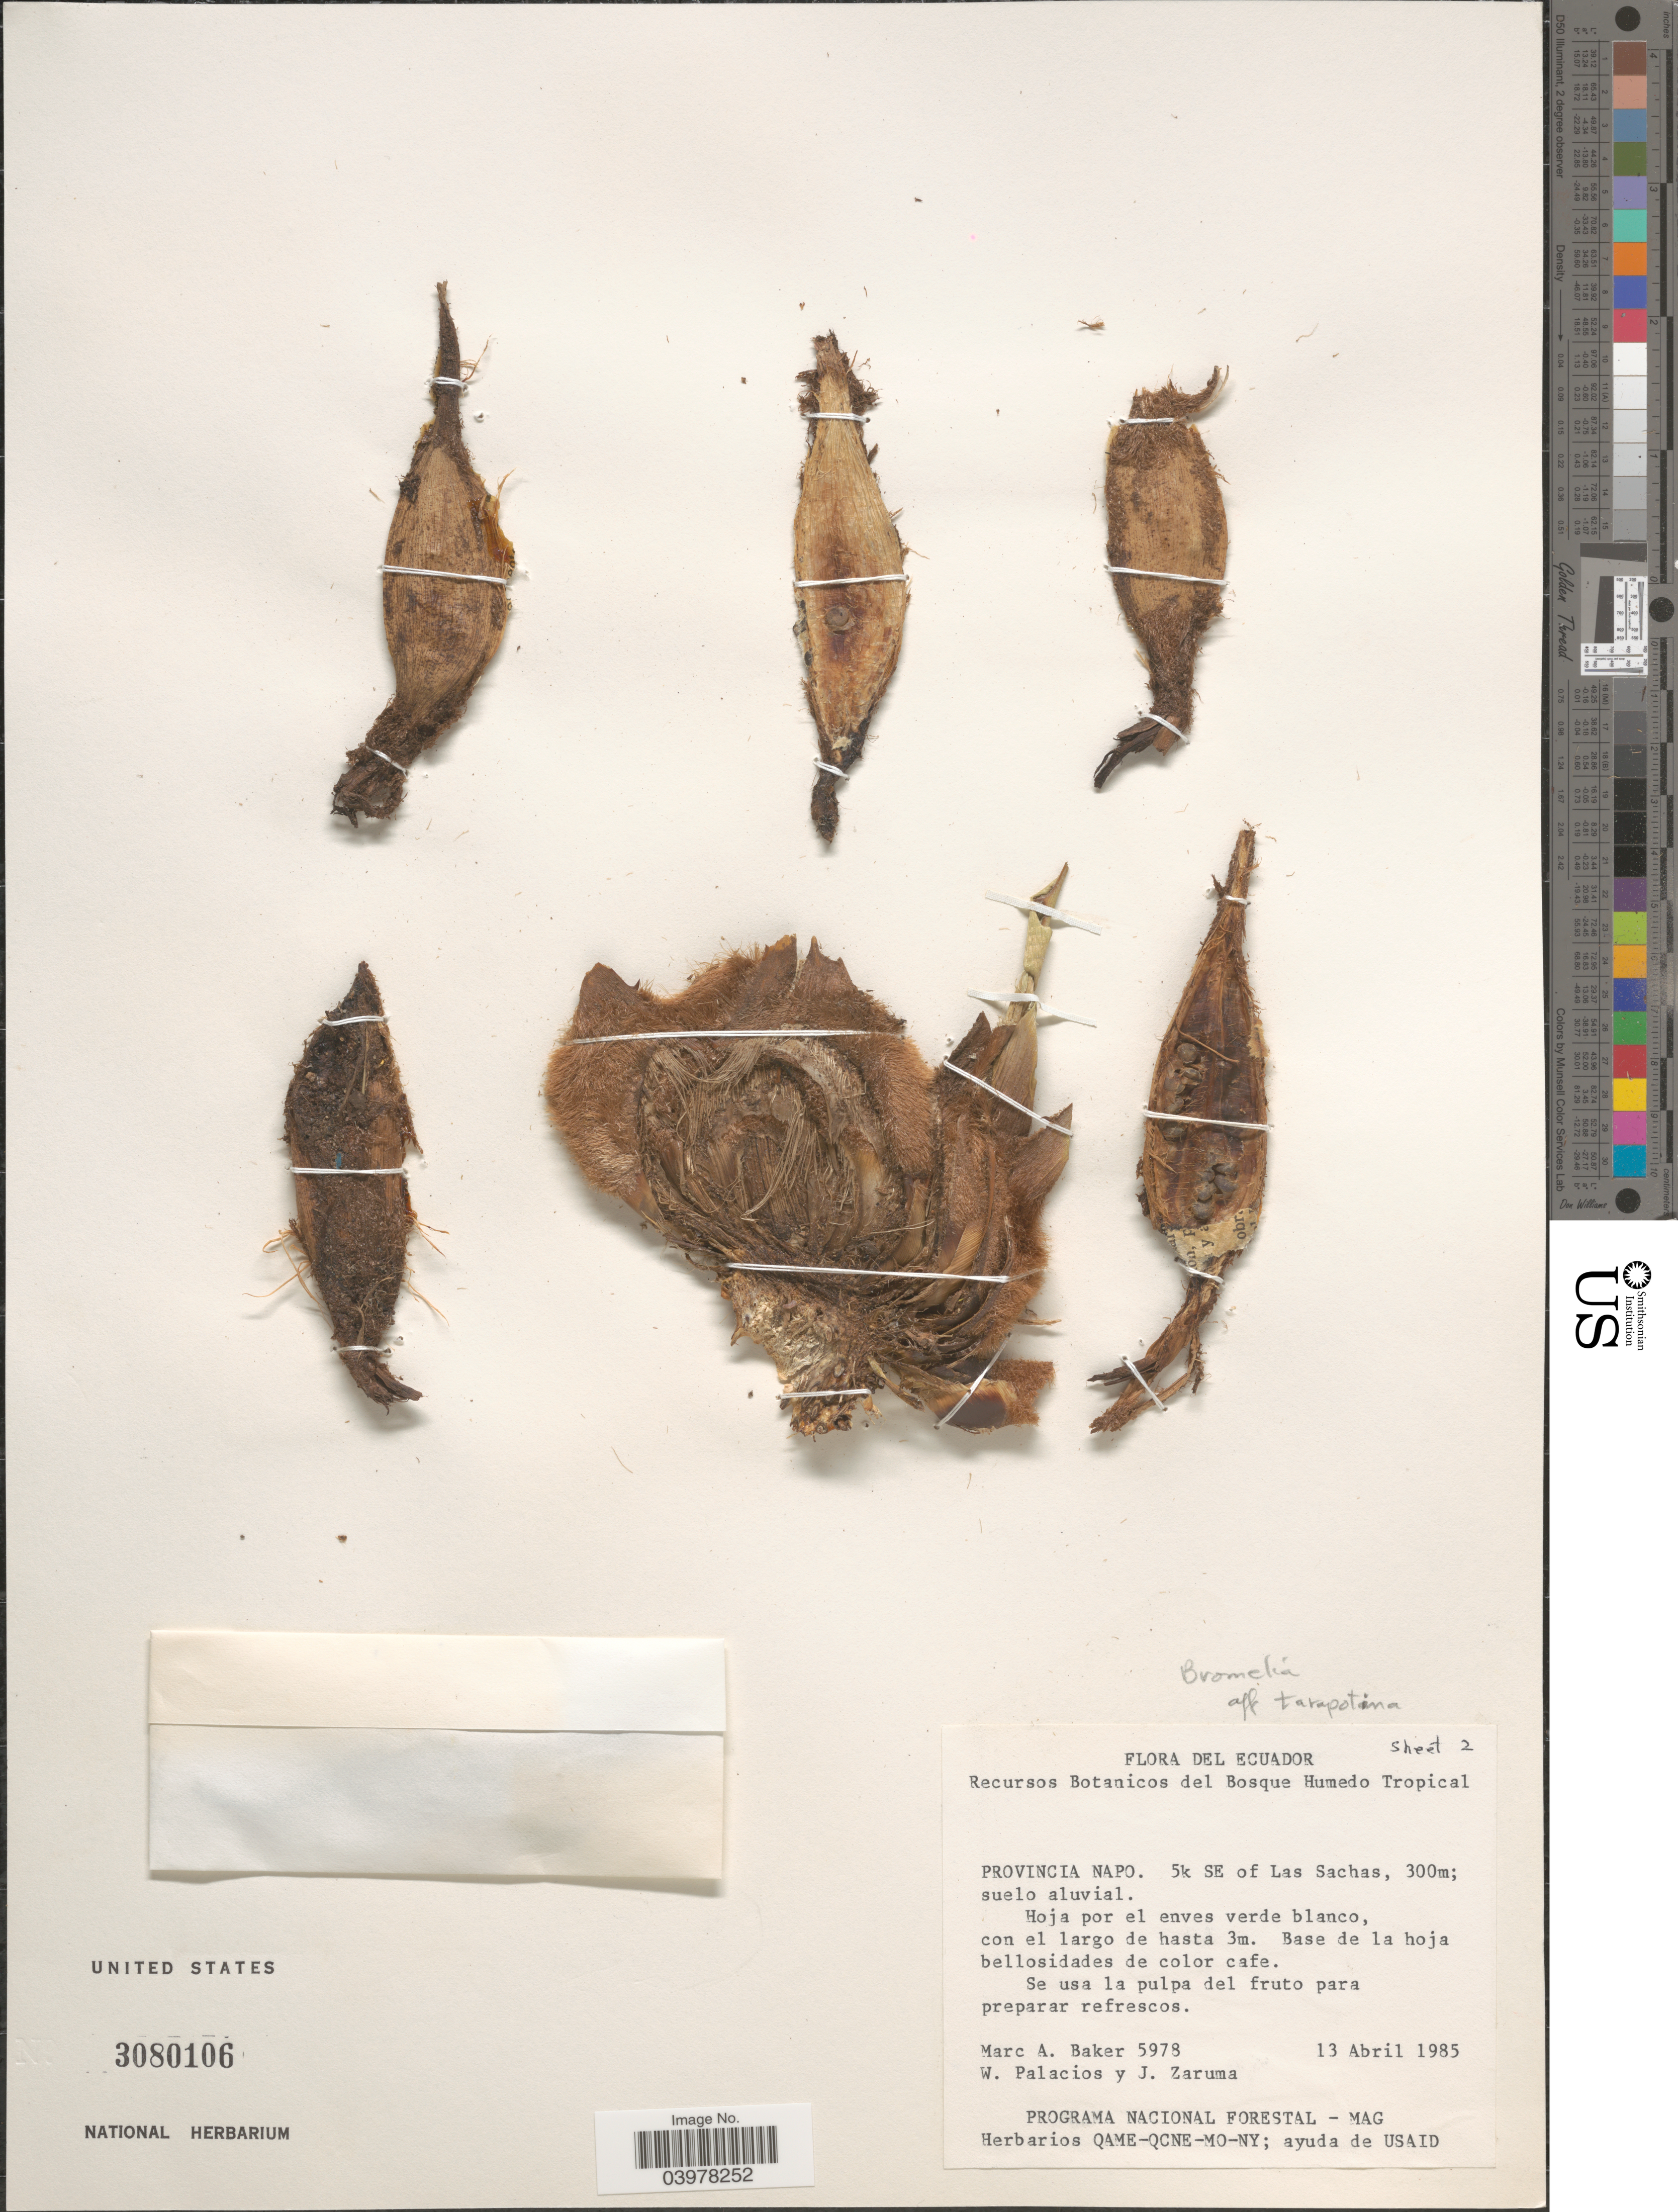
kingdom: Plantae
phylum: Tracheophyta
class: Liliopsida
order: Poales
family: Bromeliaceae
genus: Bromelia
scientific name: Bromelia tarapotina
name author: Ule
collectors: M. A. Baker, W. Palacios & J. Zaruma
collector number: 5978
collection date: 1985-04-13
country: Ecuador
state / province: Napo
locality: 5k SE of Las Sachas.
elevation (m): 300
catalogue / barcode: US 3080106